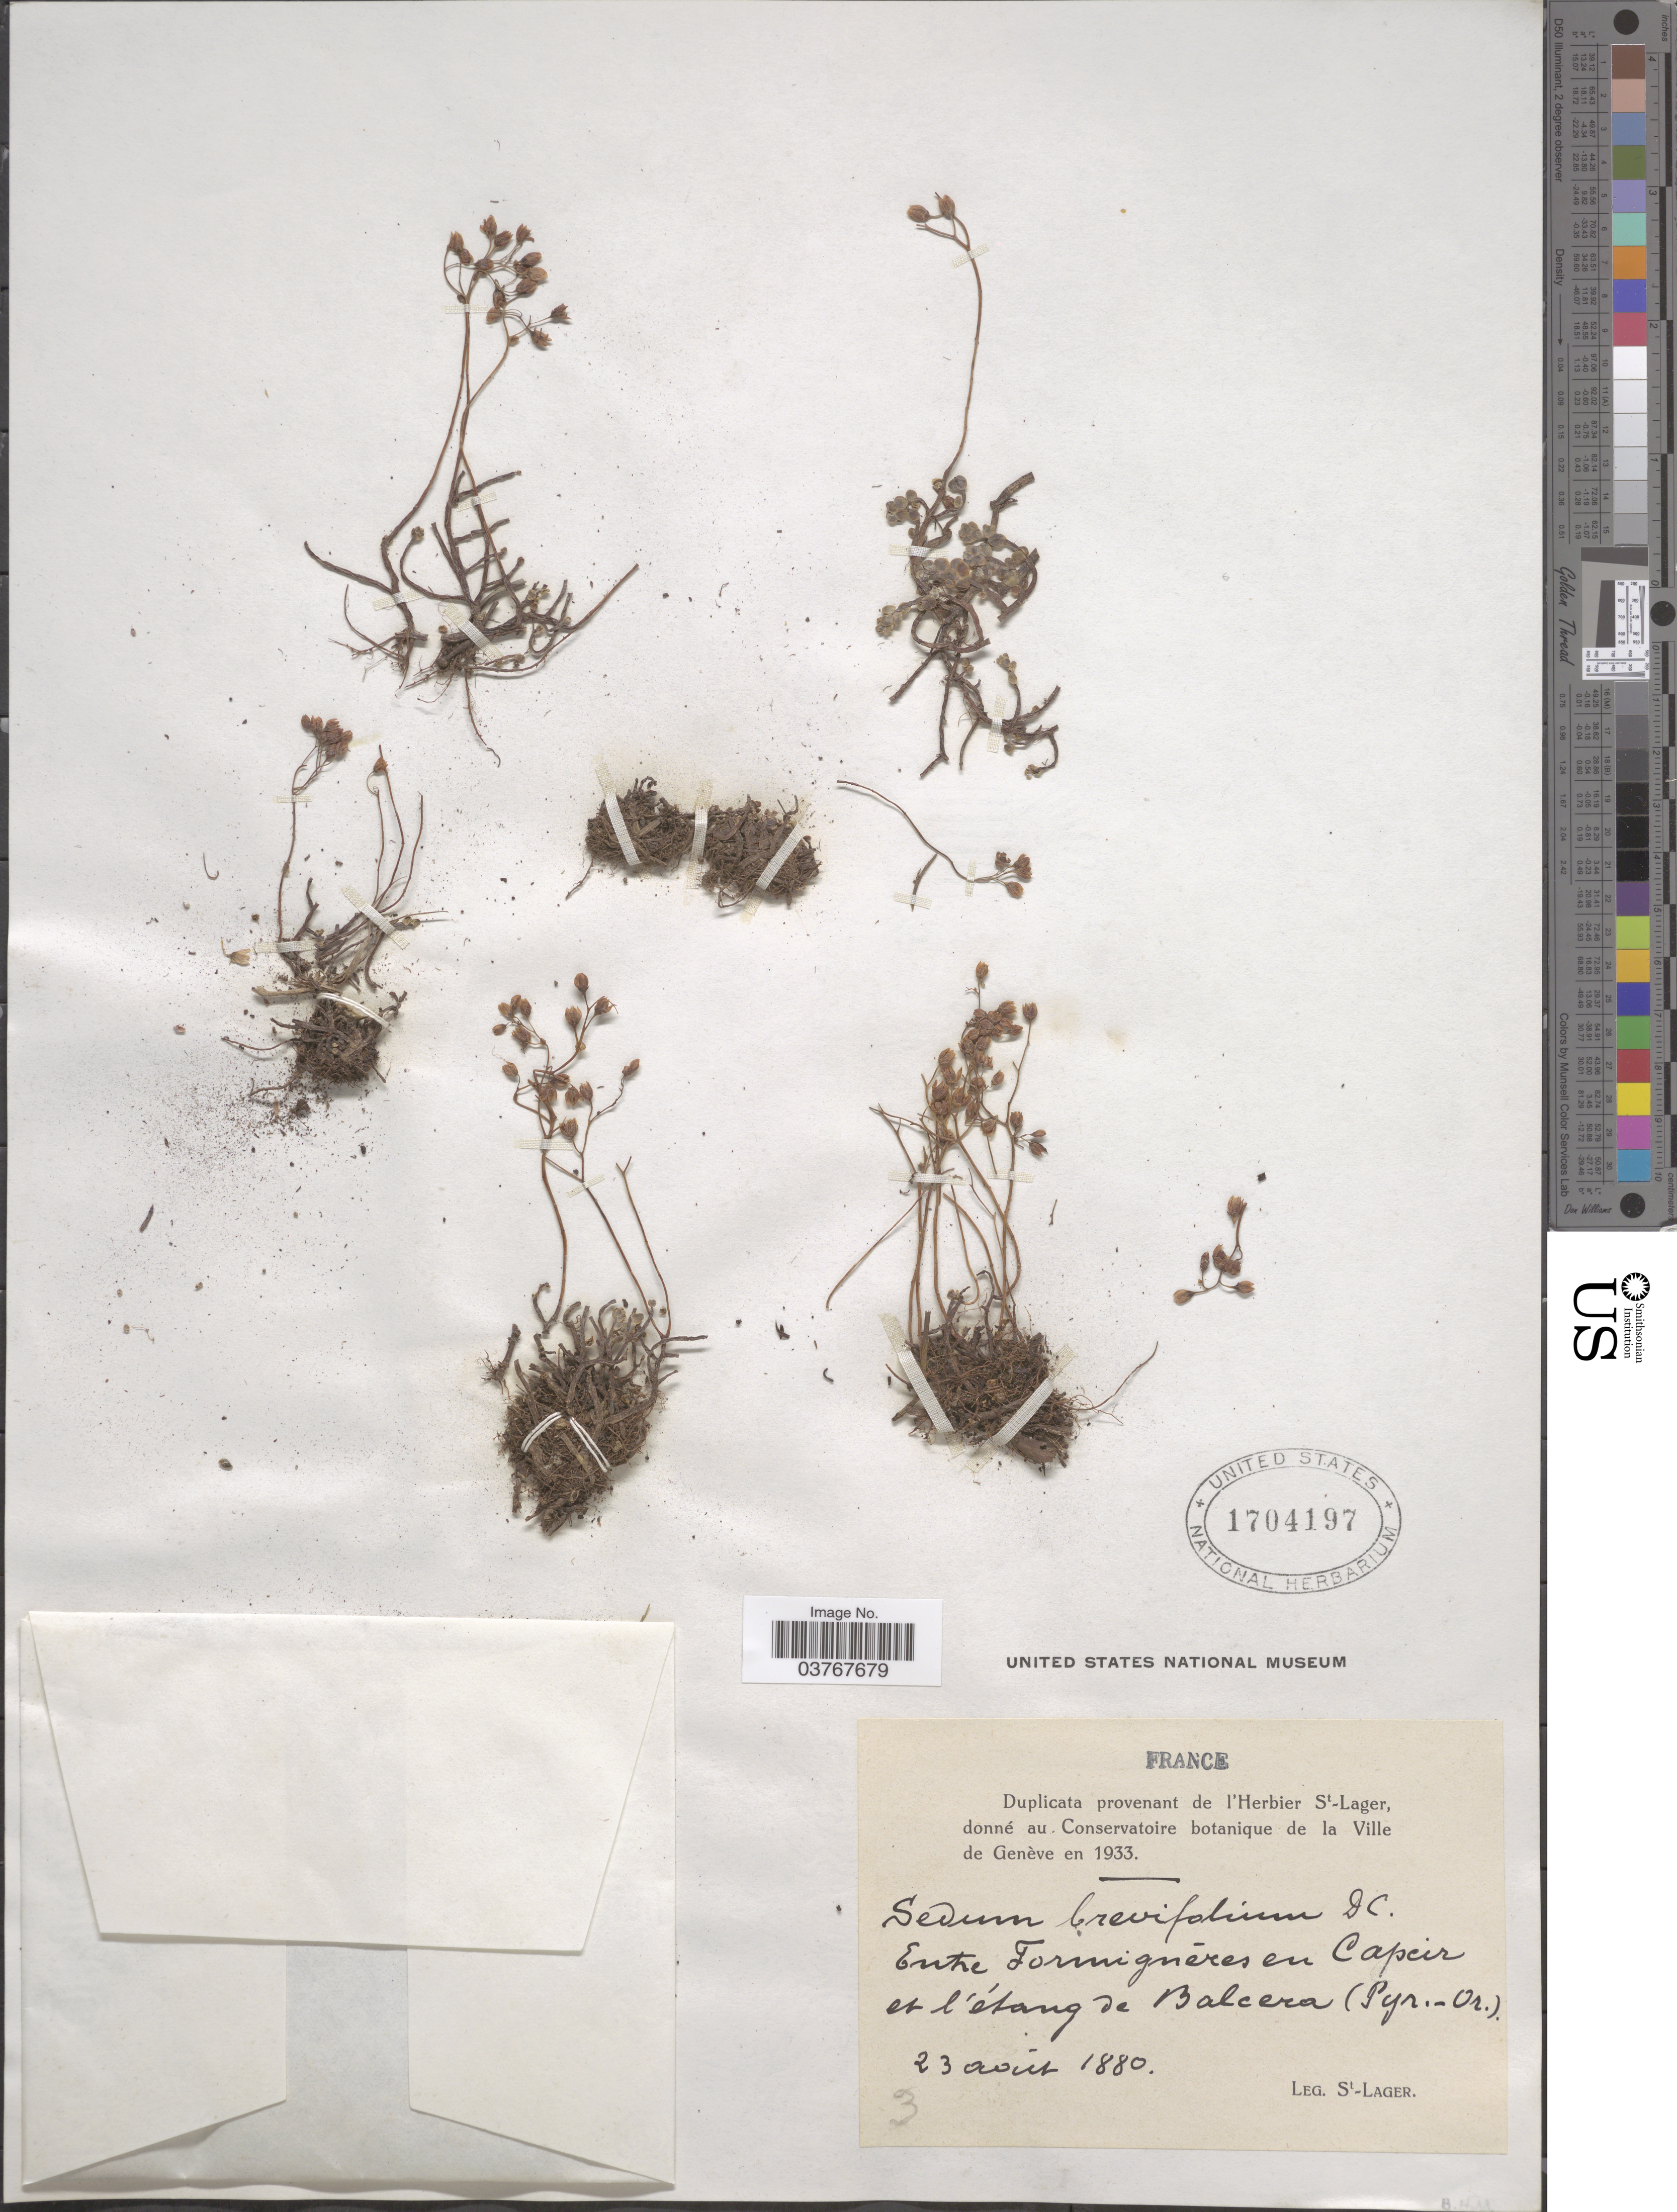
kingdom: Plantae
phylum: Tracheophyta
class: Magnoliopsida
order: Saxifragales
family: Crassulaceae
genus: Sedum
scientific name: Sedum brevifolium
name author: DC.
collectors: -. St. Lager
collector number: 3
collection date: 1880-08-23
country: France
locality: Entre Tormignēres en Capcir et l'etang de Balcera (Pyr.-Or.).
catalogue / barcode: US 1704197